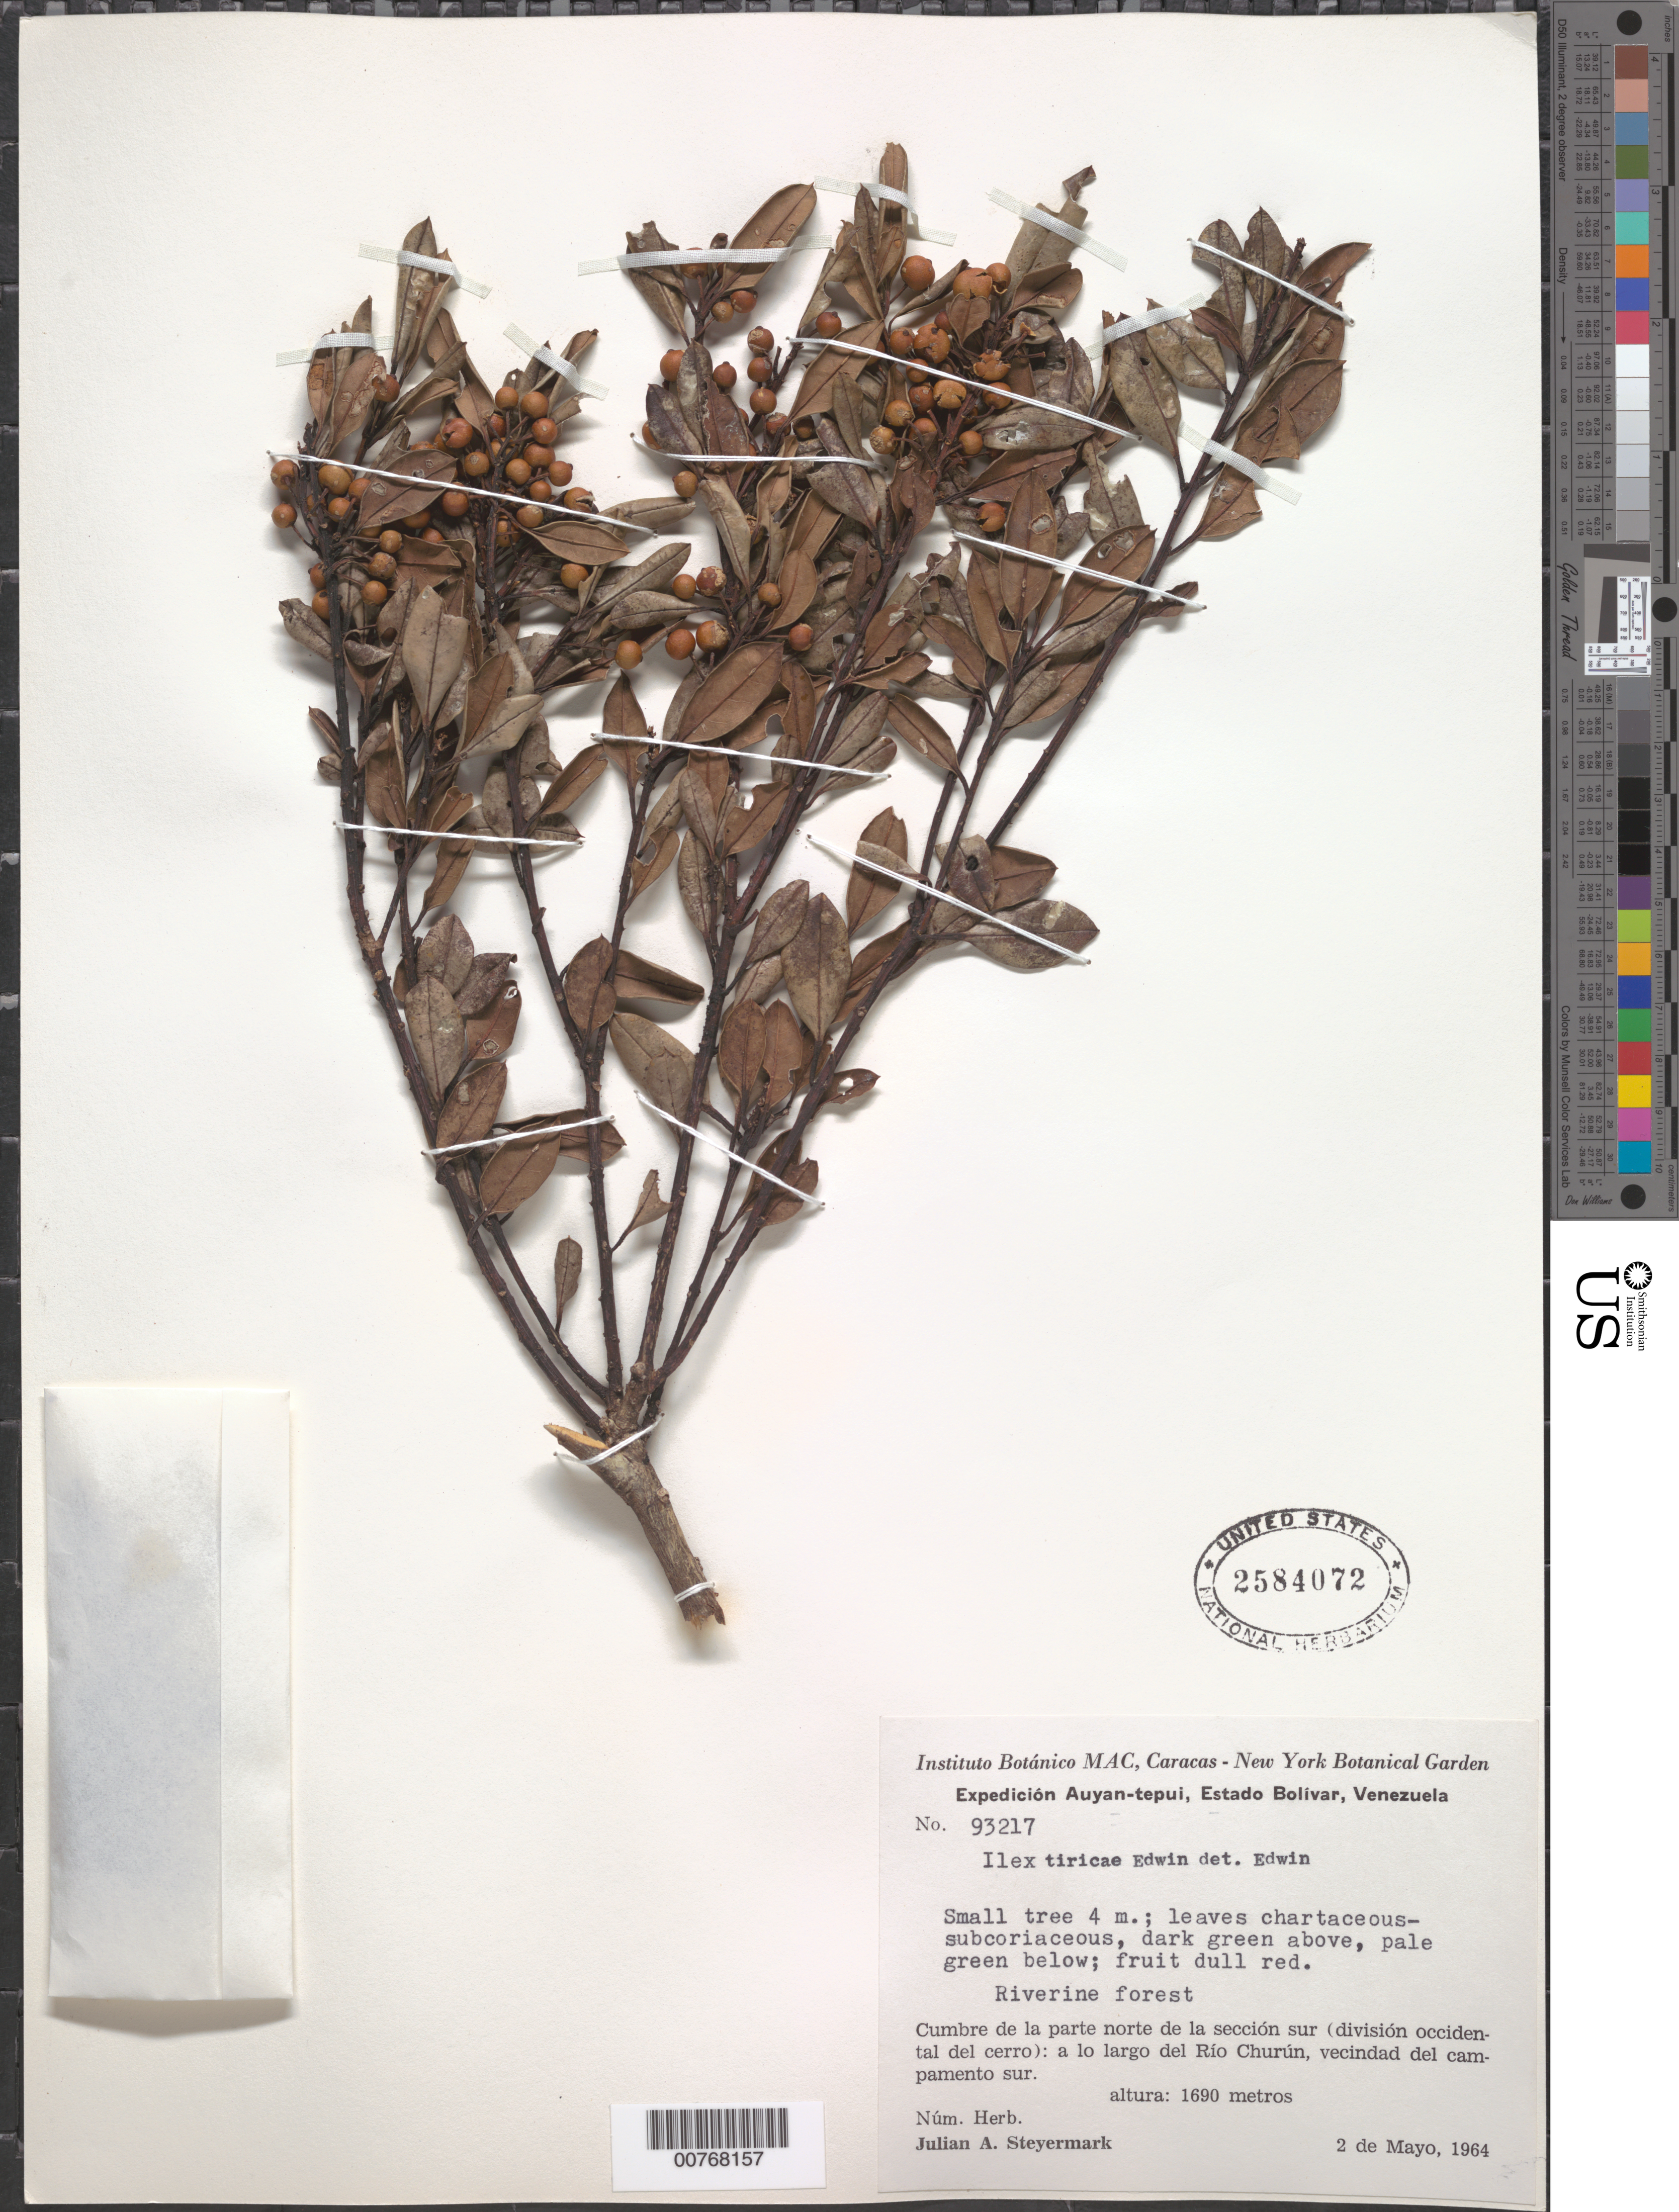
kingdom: Plantae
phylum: Tracheophyta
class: Magnoliopsida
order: Aquifoliales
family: Aquifoliaceae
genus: Ilex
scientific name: Ilex tiricae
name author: Edwin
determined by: Edwin, G.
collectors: J. Steyermark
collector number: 93217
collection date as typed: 2-May-64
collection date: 1964-05-02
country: Venezuela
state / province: Bolívar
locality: Auyan-tepuí; cumbre de la parte norte de la seccion sur (division occidental del cerro): a lo largo del Río Churún, vecinidad del campamento sur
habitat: Riverine forest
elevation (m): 1690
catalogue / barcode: US 2584072